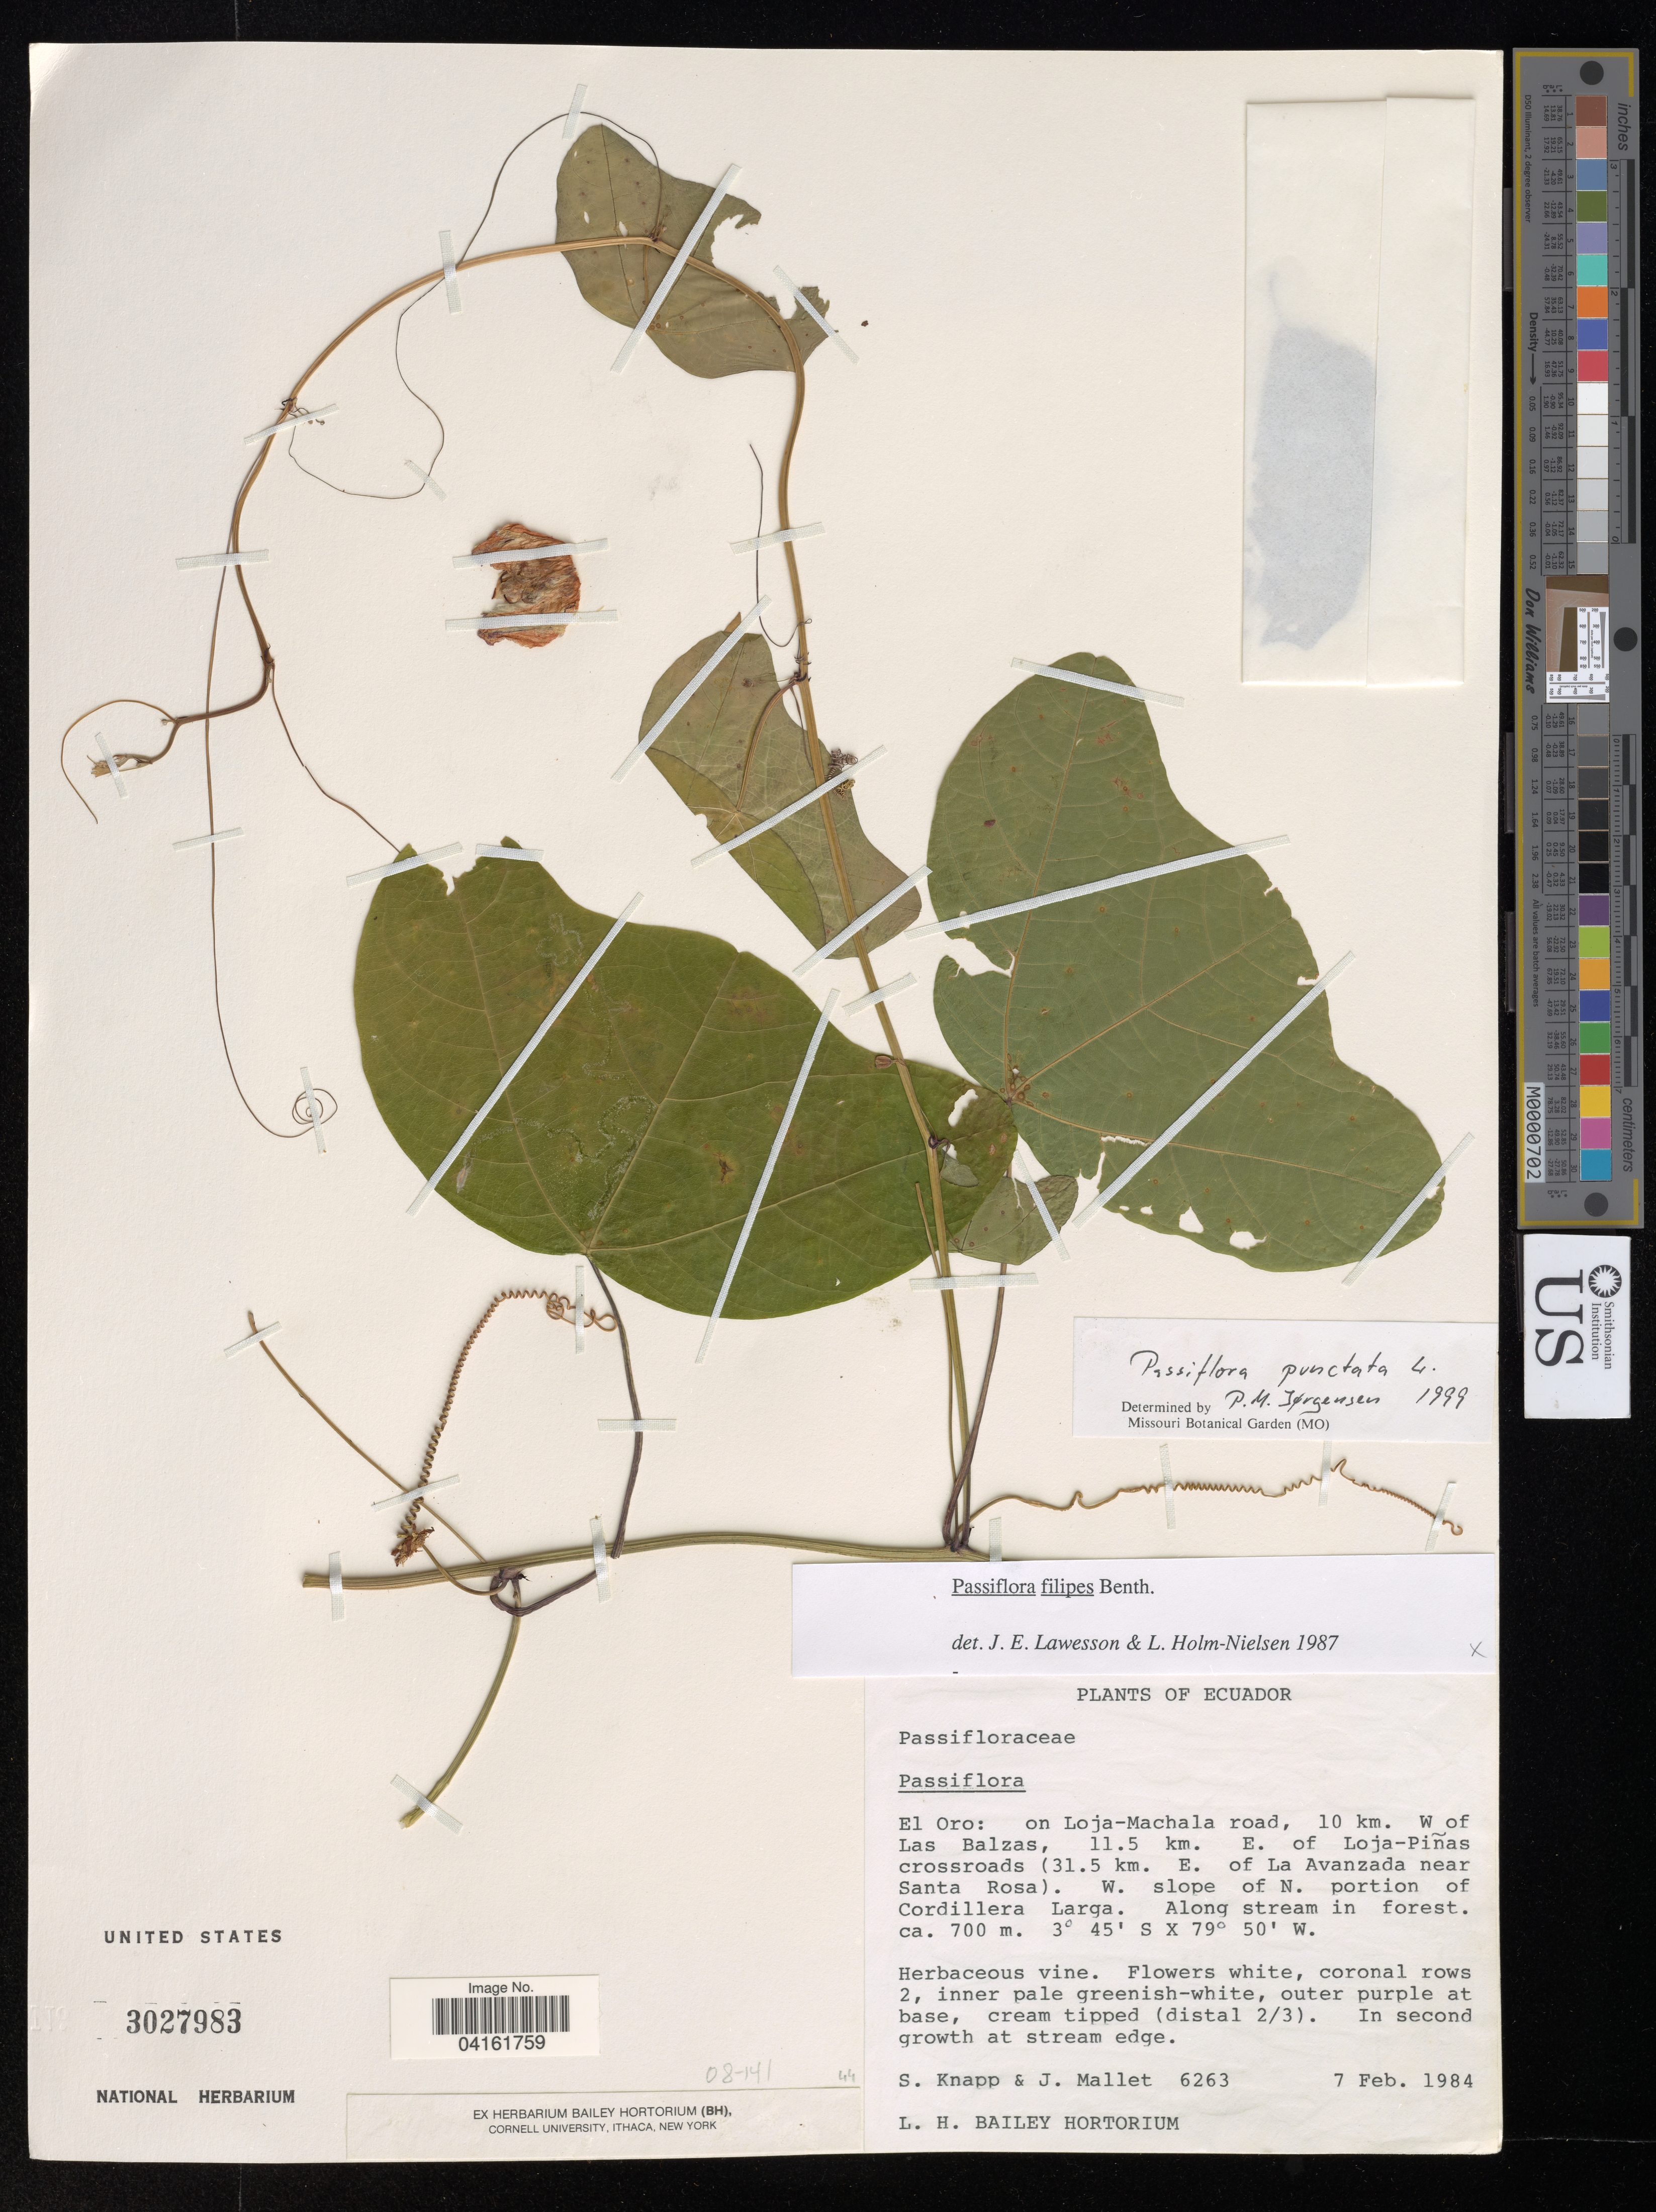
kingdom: Plantae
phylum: Tracheophyta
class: Magnoliopsida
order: Malpighiales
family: Passifloraceae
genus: Passiflora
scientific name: Passiflora punctata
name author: L.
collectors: S. Knapp & J. Mallet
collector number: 6263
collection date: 1984-02-07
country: Ecuador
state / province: El Oro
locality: On Loja-Machala road, 10 km. W of Las Balzas, 11.5 km. E. of Loja-Piñas crossroads (31.5 km. E. of La Avanzada near Santa Rosa). W. slope of N. portion of Cordillera Larga.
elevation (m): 700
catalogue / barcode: US 3027983